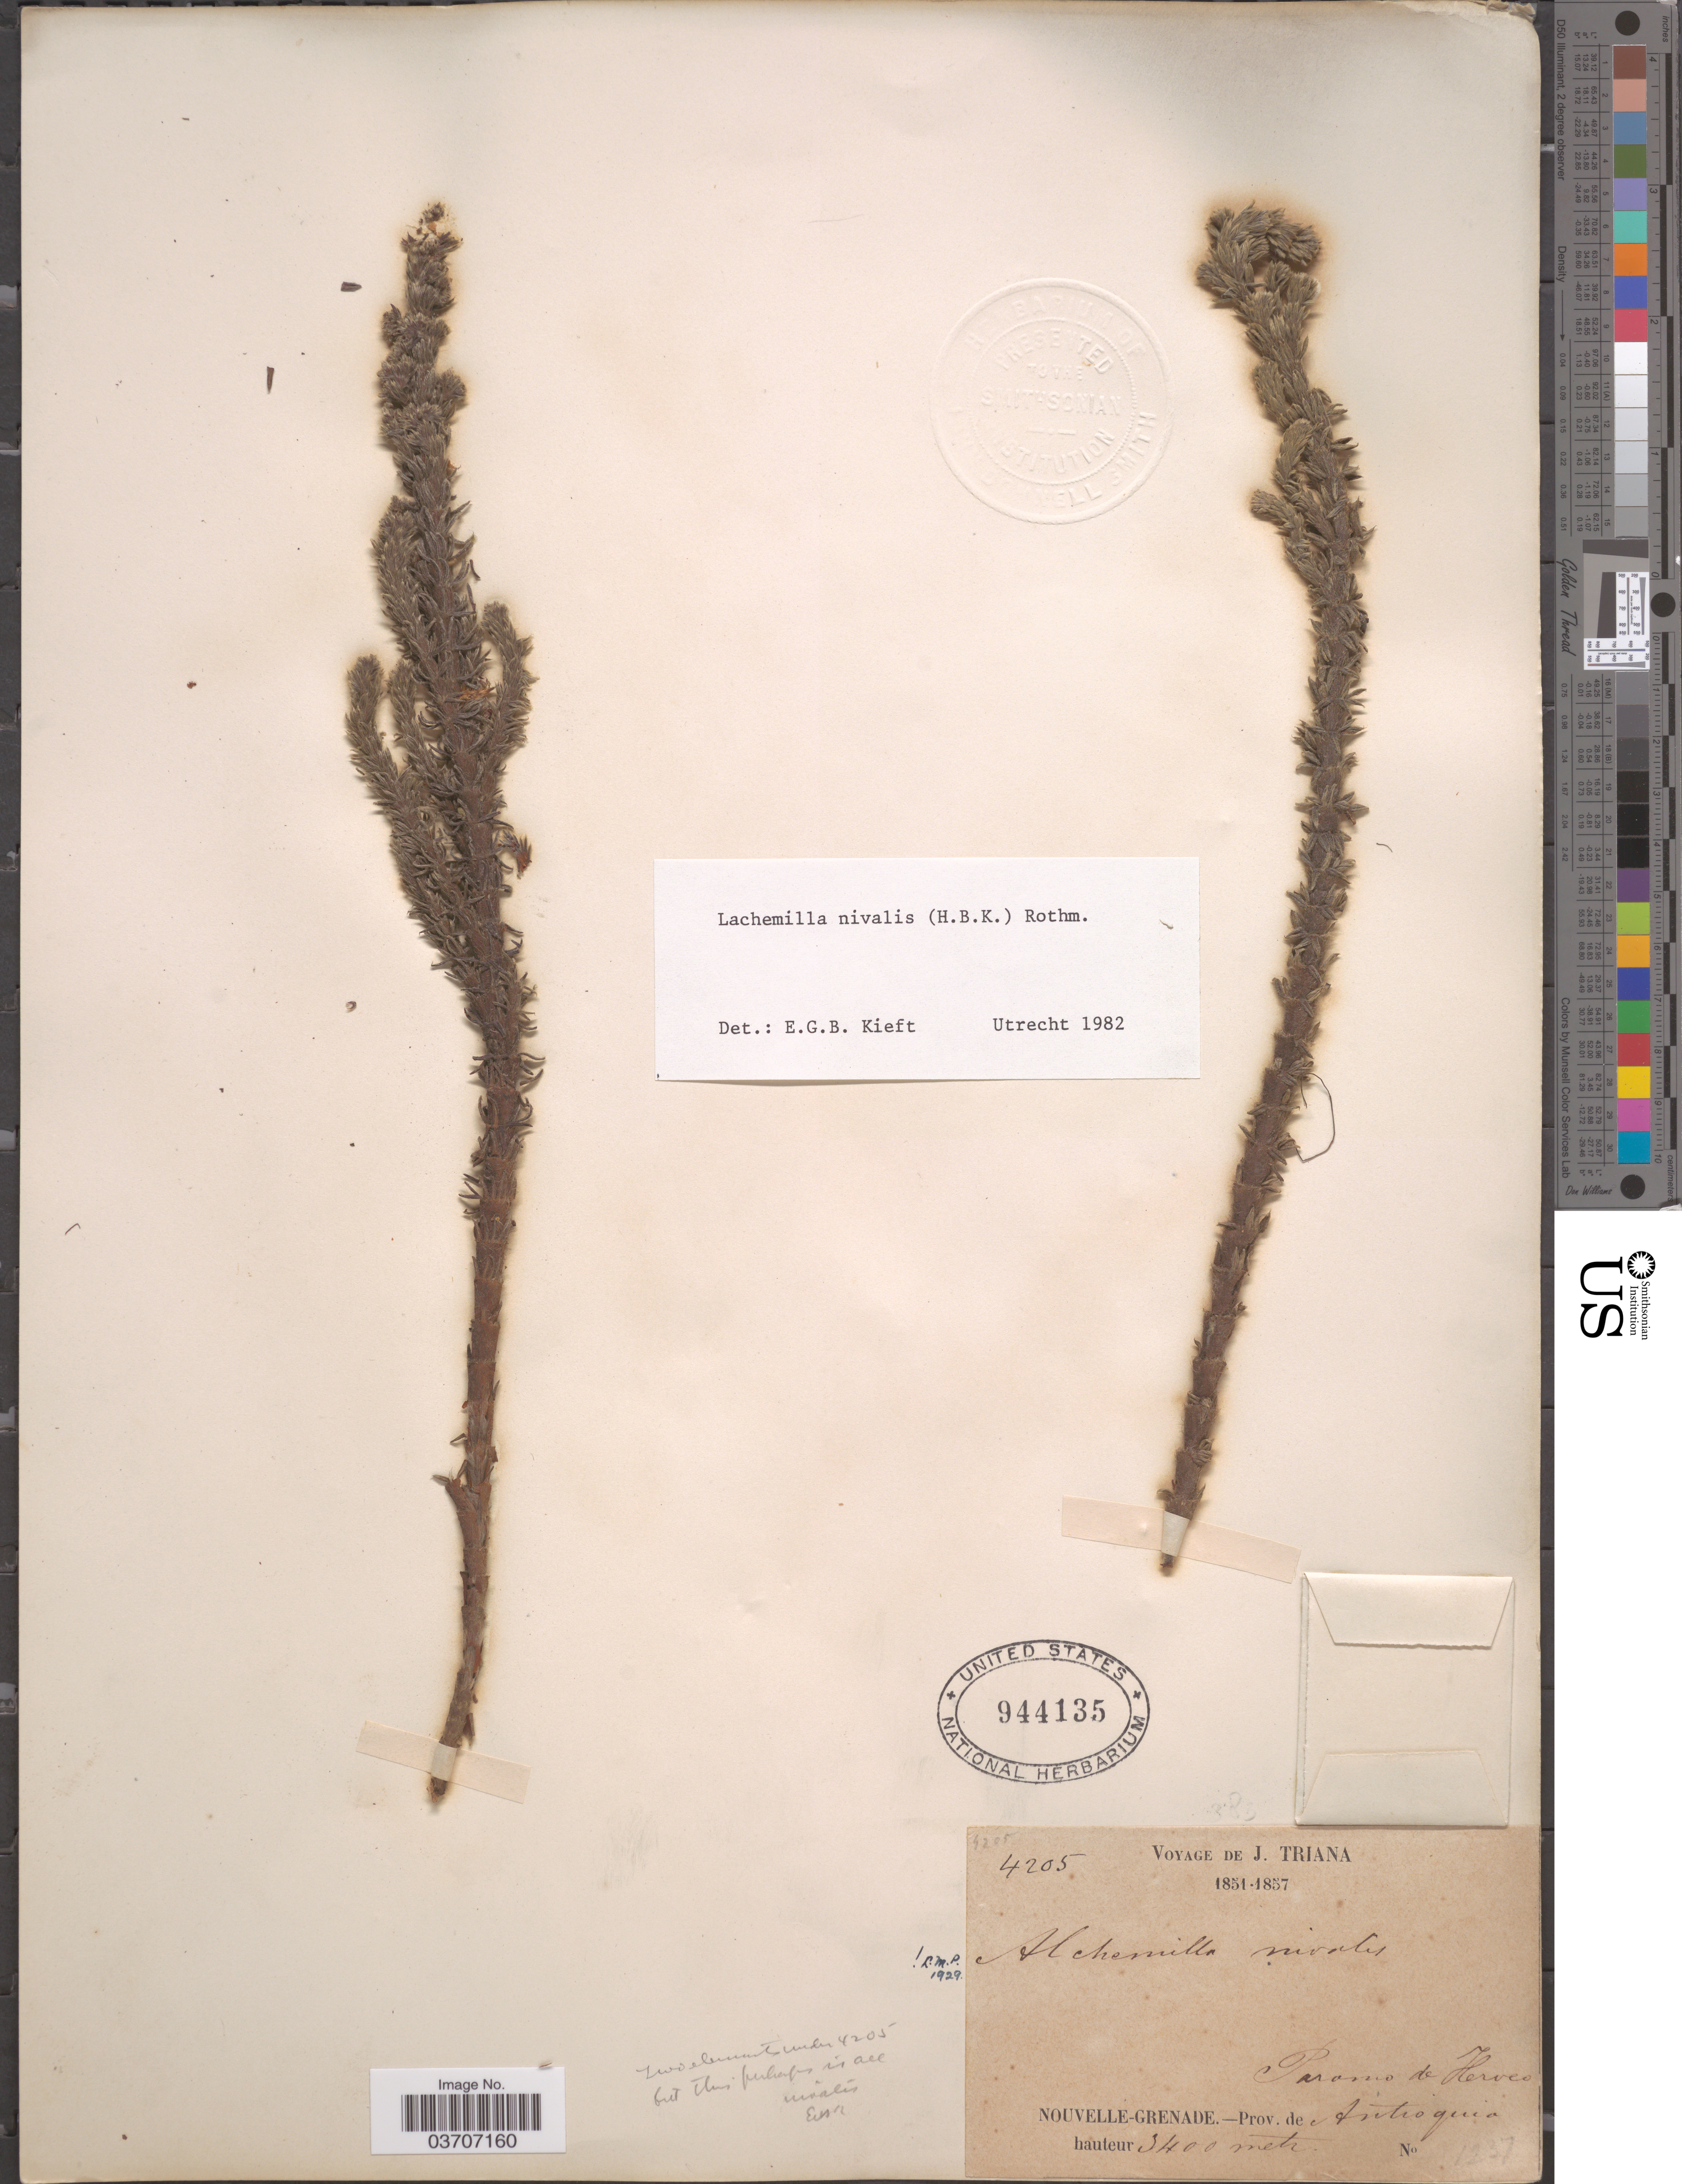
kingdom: Plantae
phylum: Tracheophyta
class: Magnoliopsida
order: Rosales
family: Rosaceae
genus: Lachemilla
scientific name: Lachemilla nivalis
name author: (Kunth) Rothm.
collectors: J. Triana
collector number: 4205/1237?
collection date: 1851/1857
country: Colombia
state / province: Antioquia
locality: Paramo de Herveo. Nouvelle-Grenade.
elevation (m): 3400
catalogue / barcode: US 944135